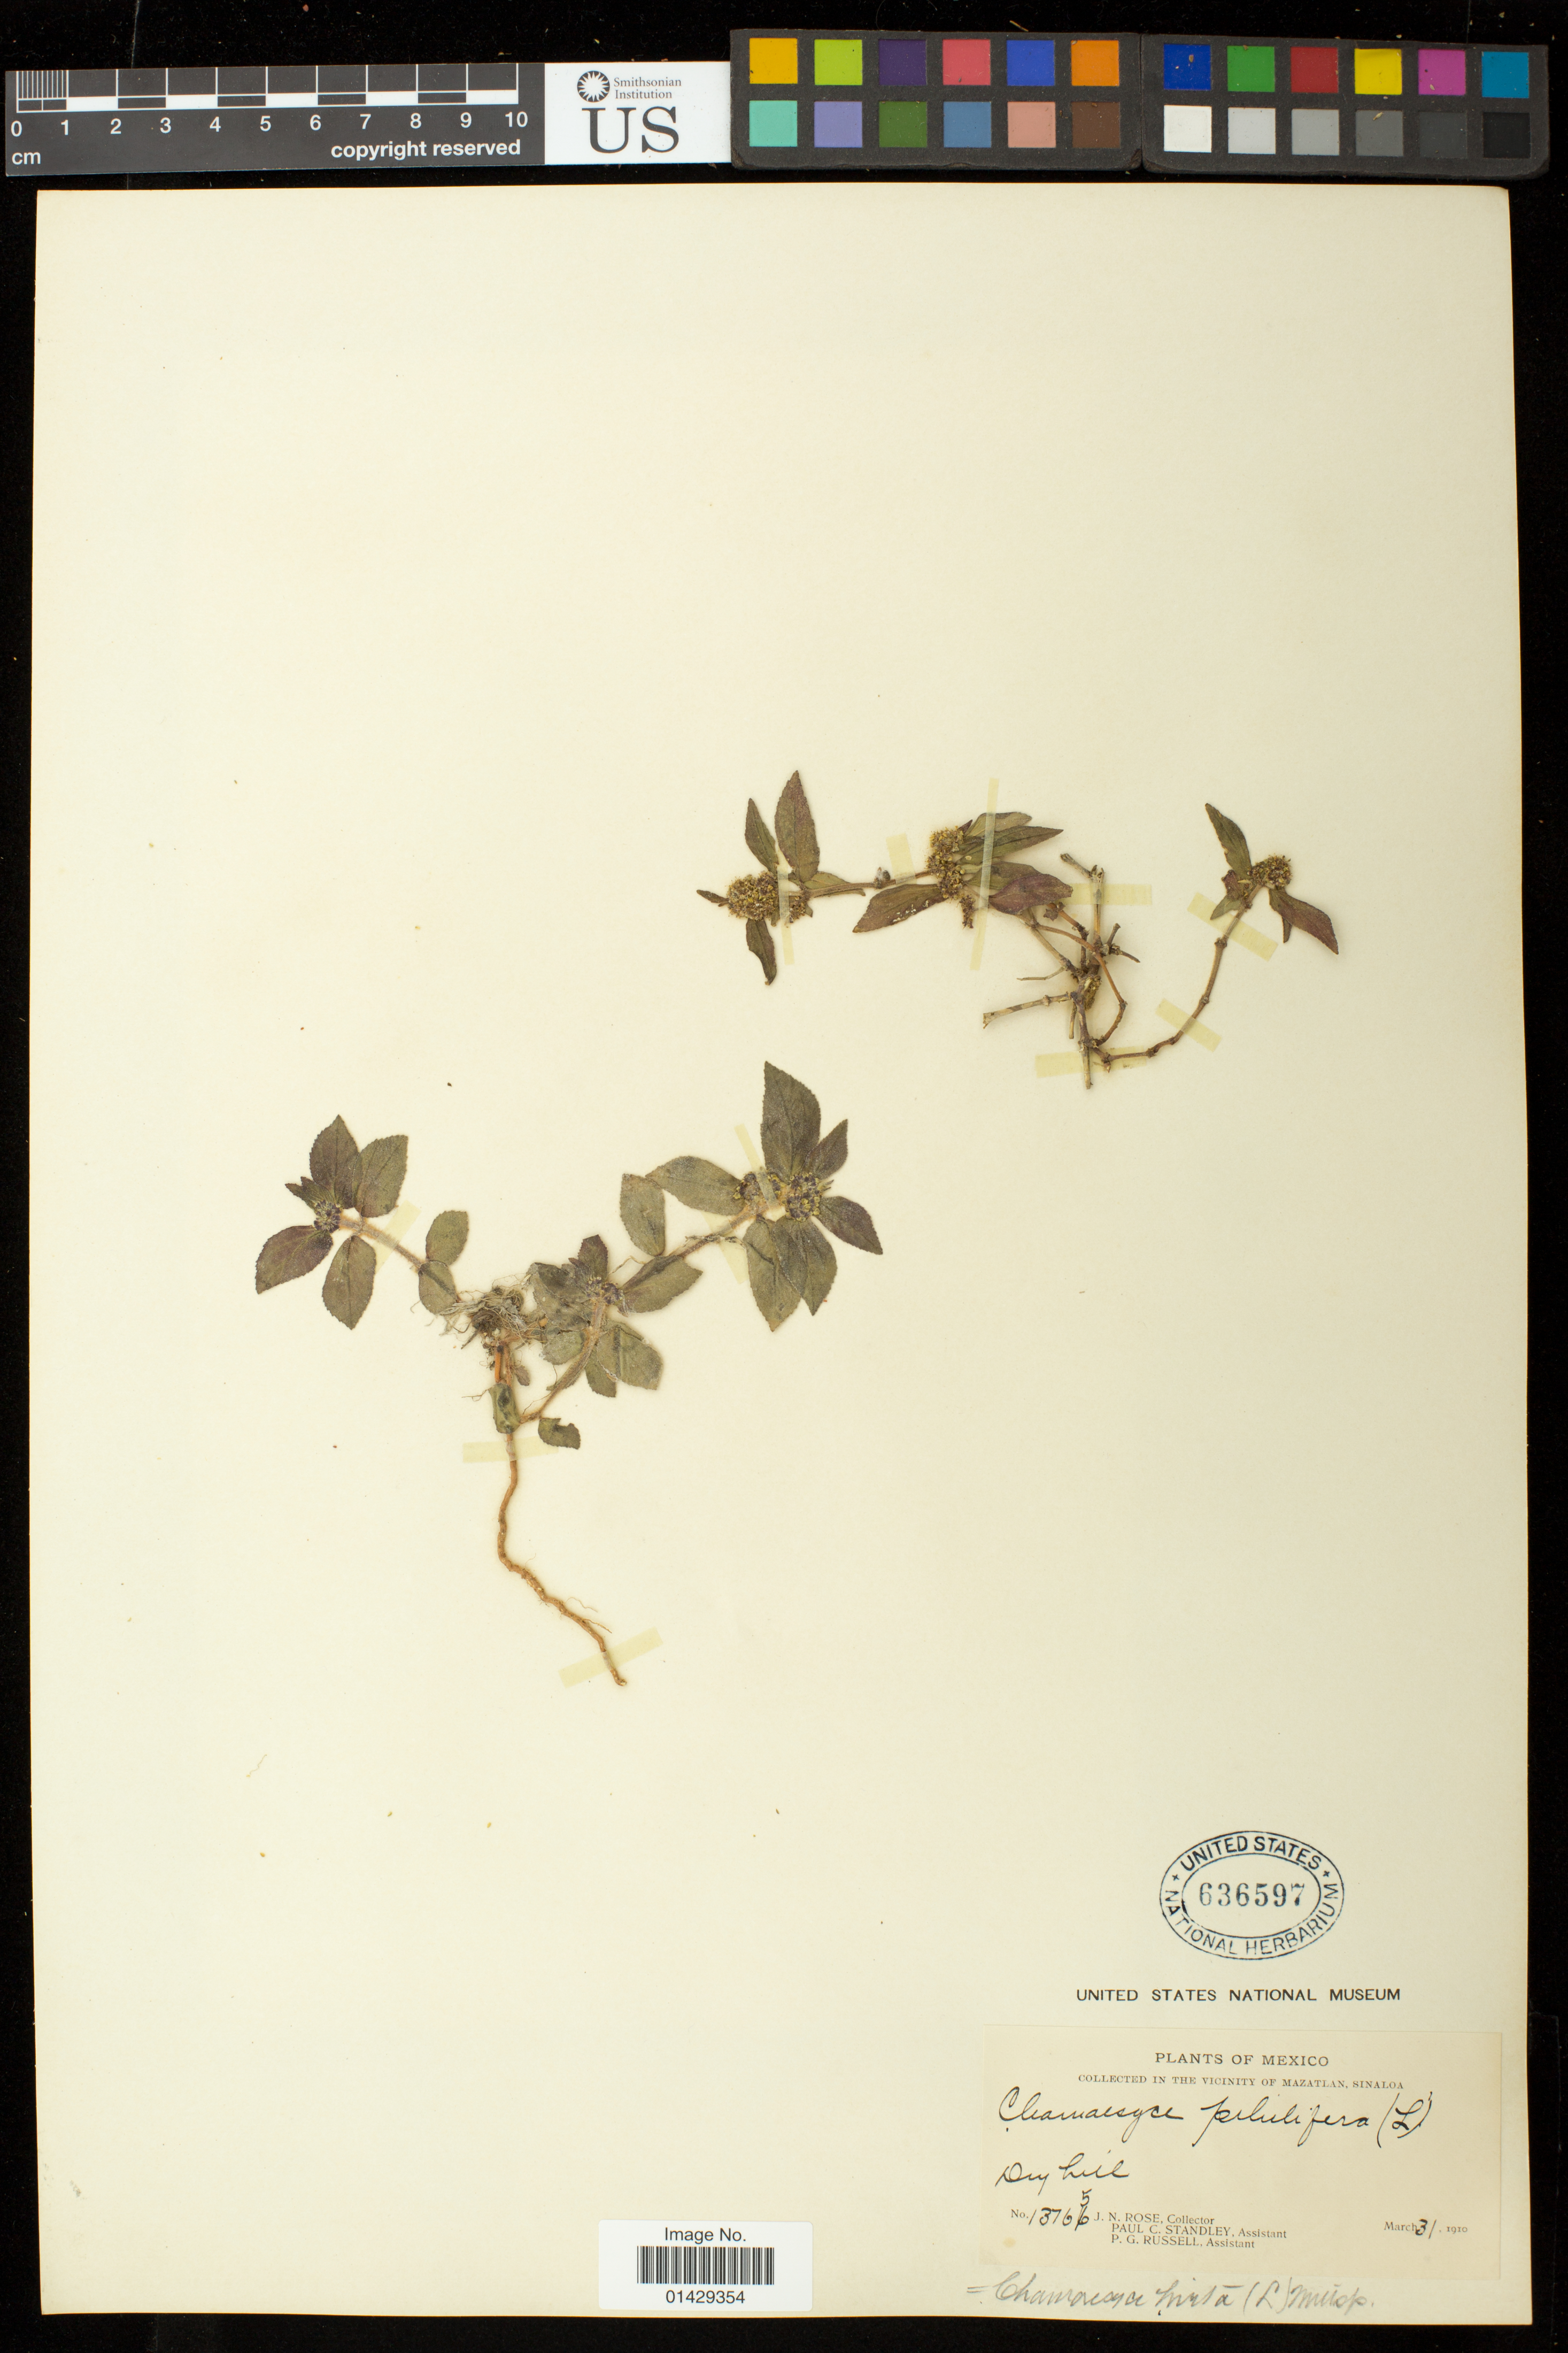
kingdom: Plantae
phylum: Tracheophyta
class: Magnoliopsida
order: Malpighiales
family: Euphorbiaceae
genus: Euphorbia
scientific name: Euphorbia hirta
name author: L.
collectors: J. N. Rose, P. C. Standley & P. G. Russell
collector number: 13765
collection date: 1910-03-31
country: Mexico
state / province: Sinaloa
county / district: Mazatlán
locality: Dry hill; Vicinity of Mazatlan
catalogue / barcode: US 636597